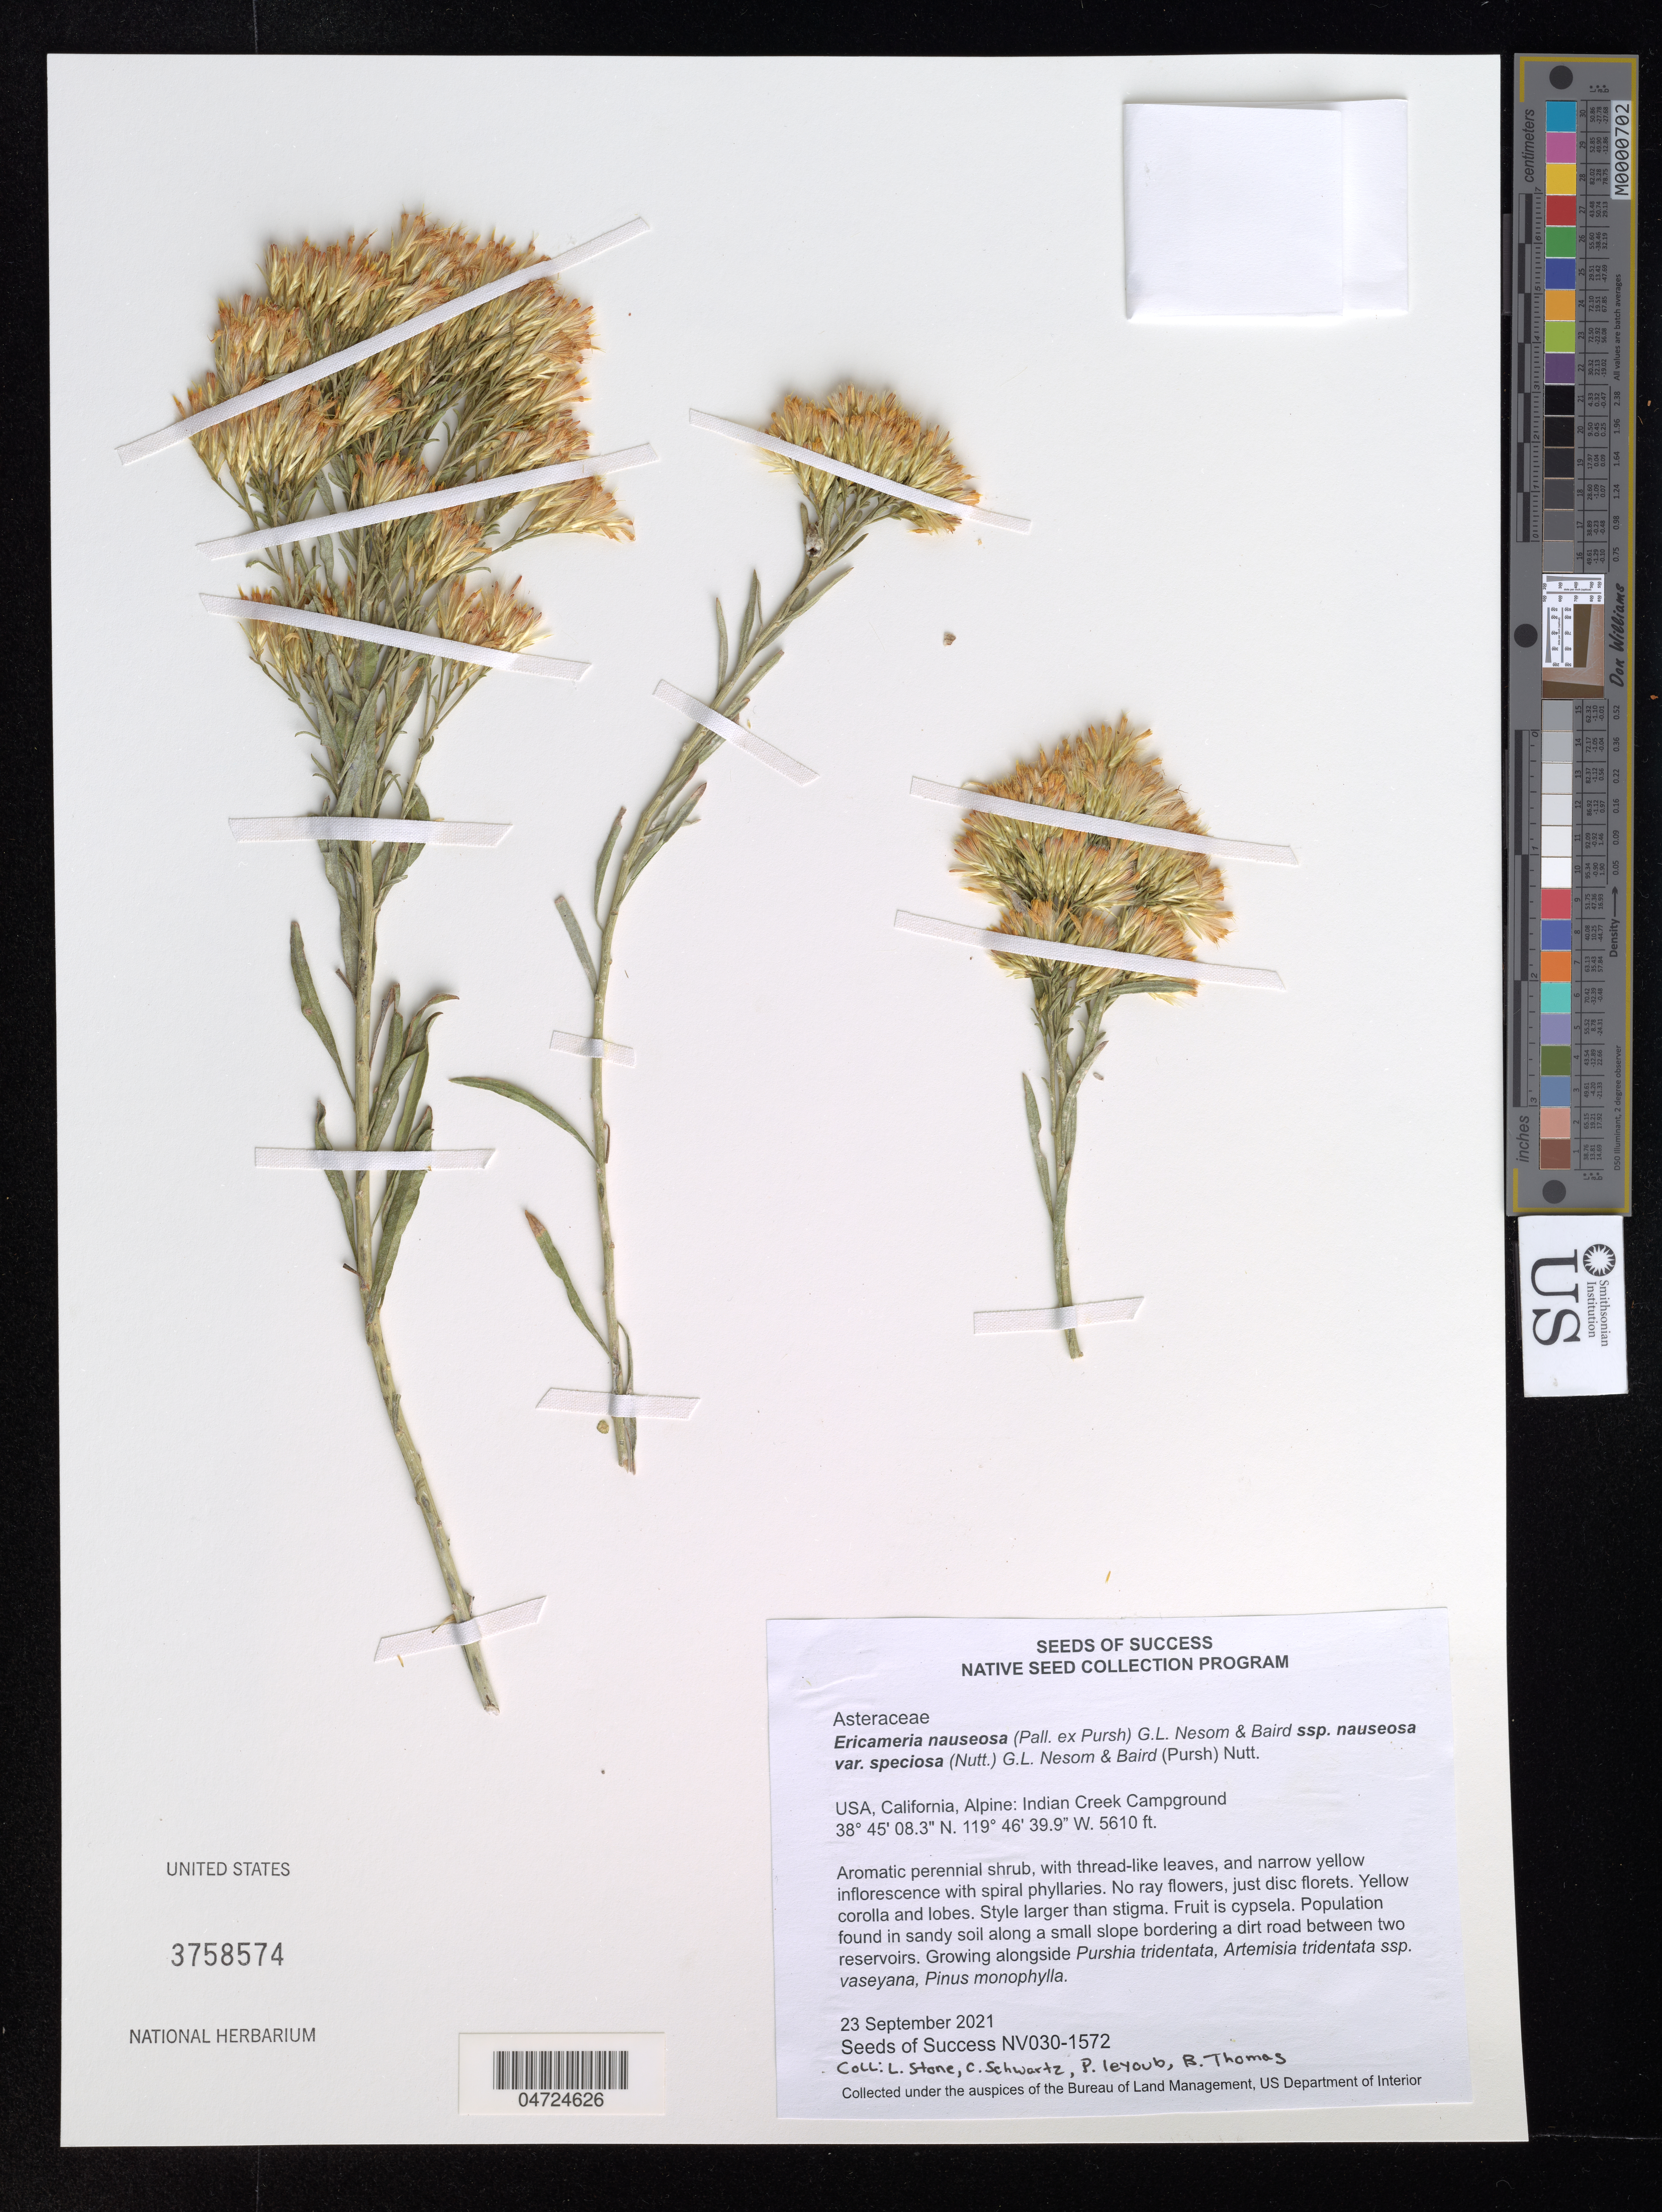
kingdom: Plantae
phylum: Tracheophyta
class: Magnoliopsida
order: Asterales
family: Asteraceae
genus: Ericameria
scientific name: Ericameria nauseosa var. nauseosa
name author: (Pall. ex Pursh) G.L. Nesom & G.I. Baird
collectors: L. Stone, C. Schwartz, P. Ieyoub & B. Thomas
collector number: NV030-1572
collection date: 2021-09-23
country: United States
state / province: California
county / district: Alpine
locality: Alpine: Indian Creek Campground.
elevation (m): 1710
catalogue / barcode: US 3758574